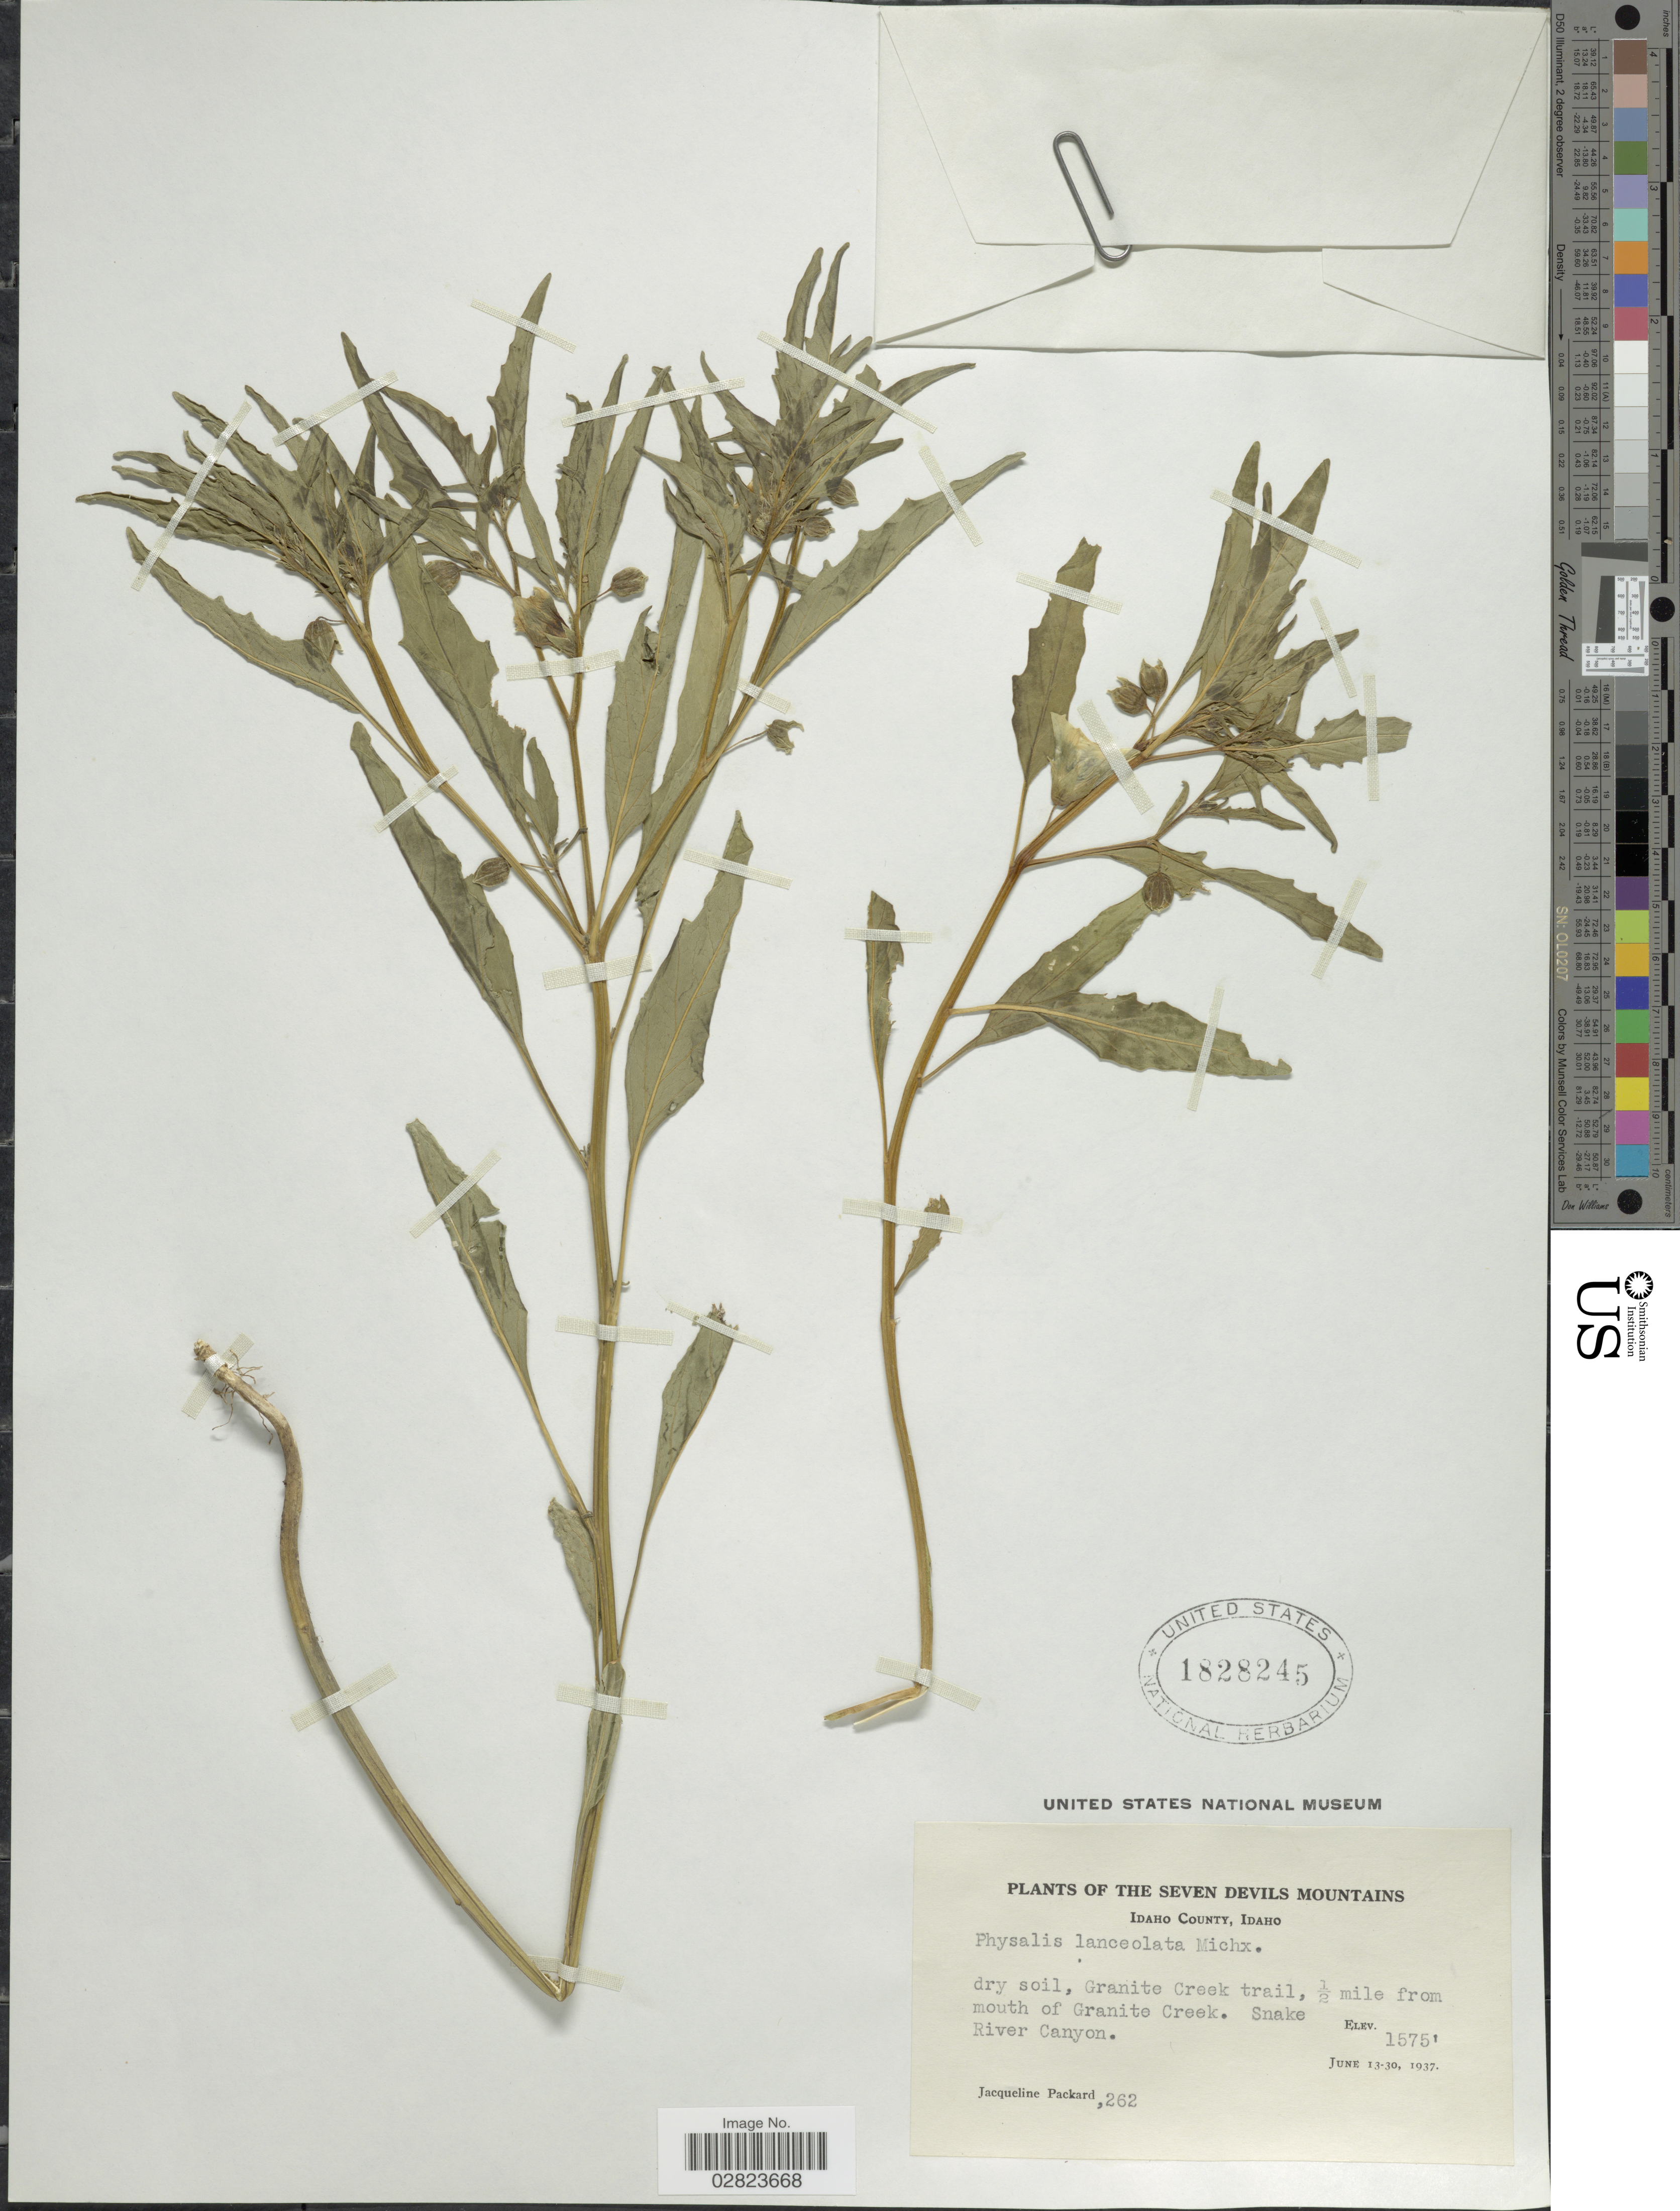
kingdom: Plantae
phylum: Tracheophyta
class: Magnoliopsida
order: Solanales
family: Solanaceae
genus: Physalis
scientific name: Physalis lanceolata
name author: Michx.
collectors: J. Packard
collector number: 262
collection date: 1937-06-13/1937-06-30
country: United States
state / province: Idaho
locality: The Seven Devils Mountains. Idaho County. Granite Creek trail, ½ mile from mouth of Granite Creek. Snake River Canyon.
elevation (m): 480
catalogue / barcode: US 1828245